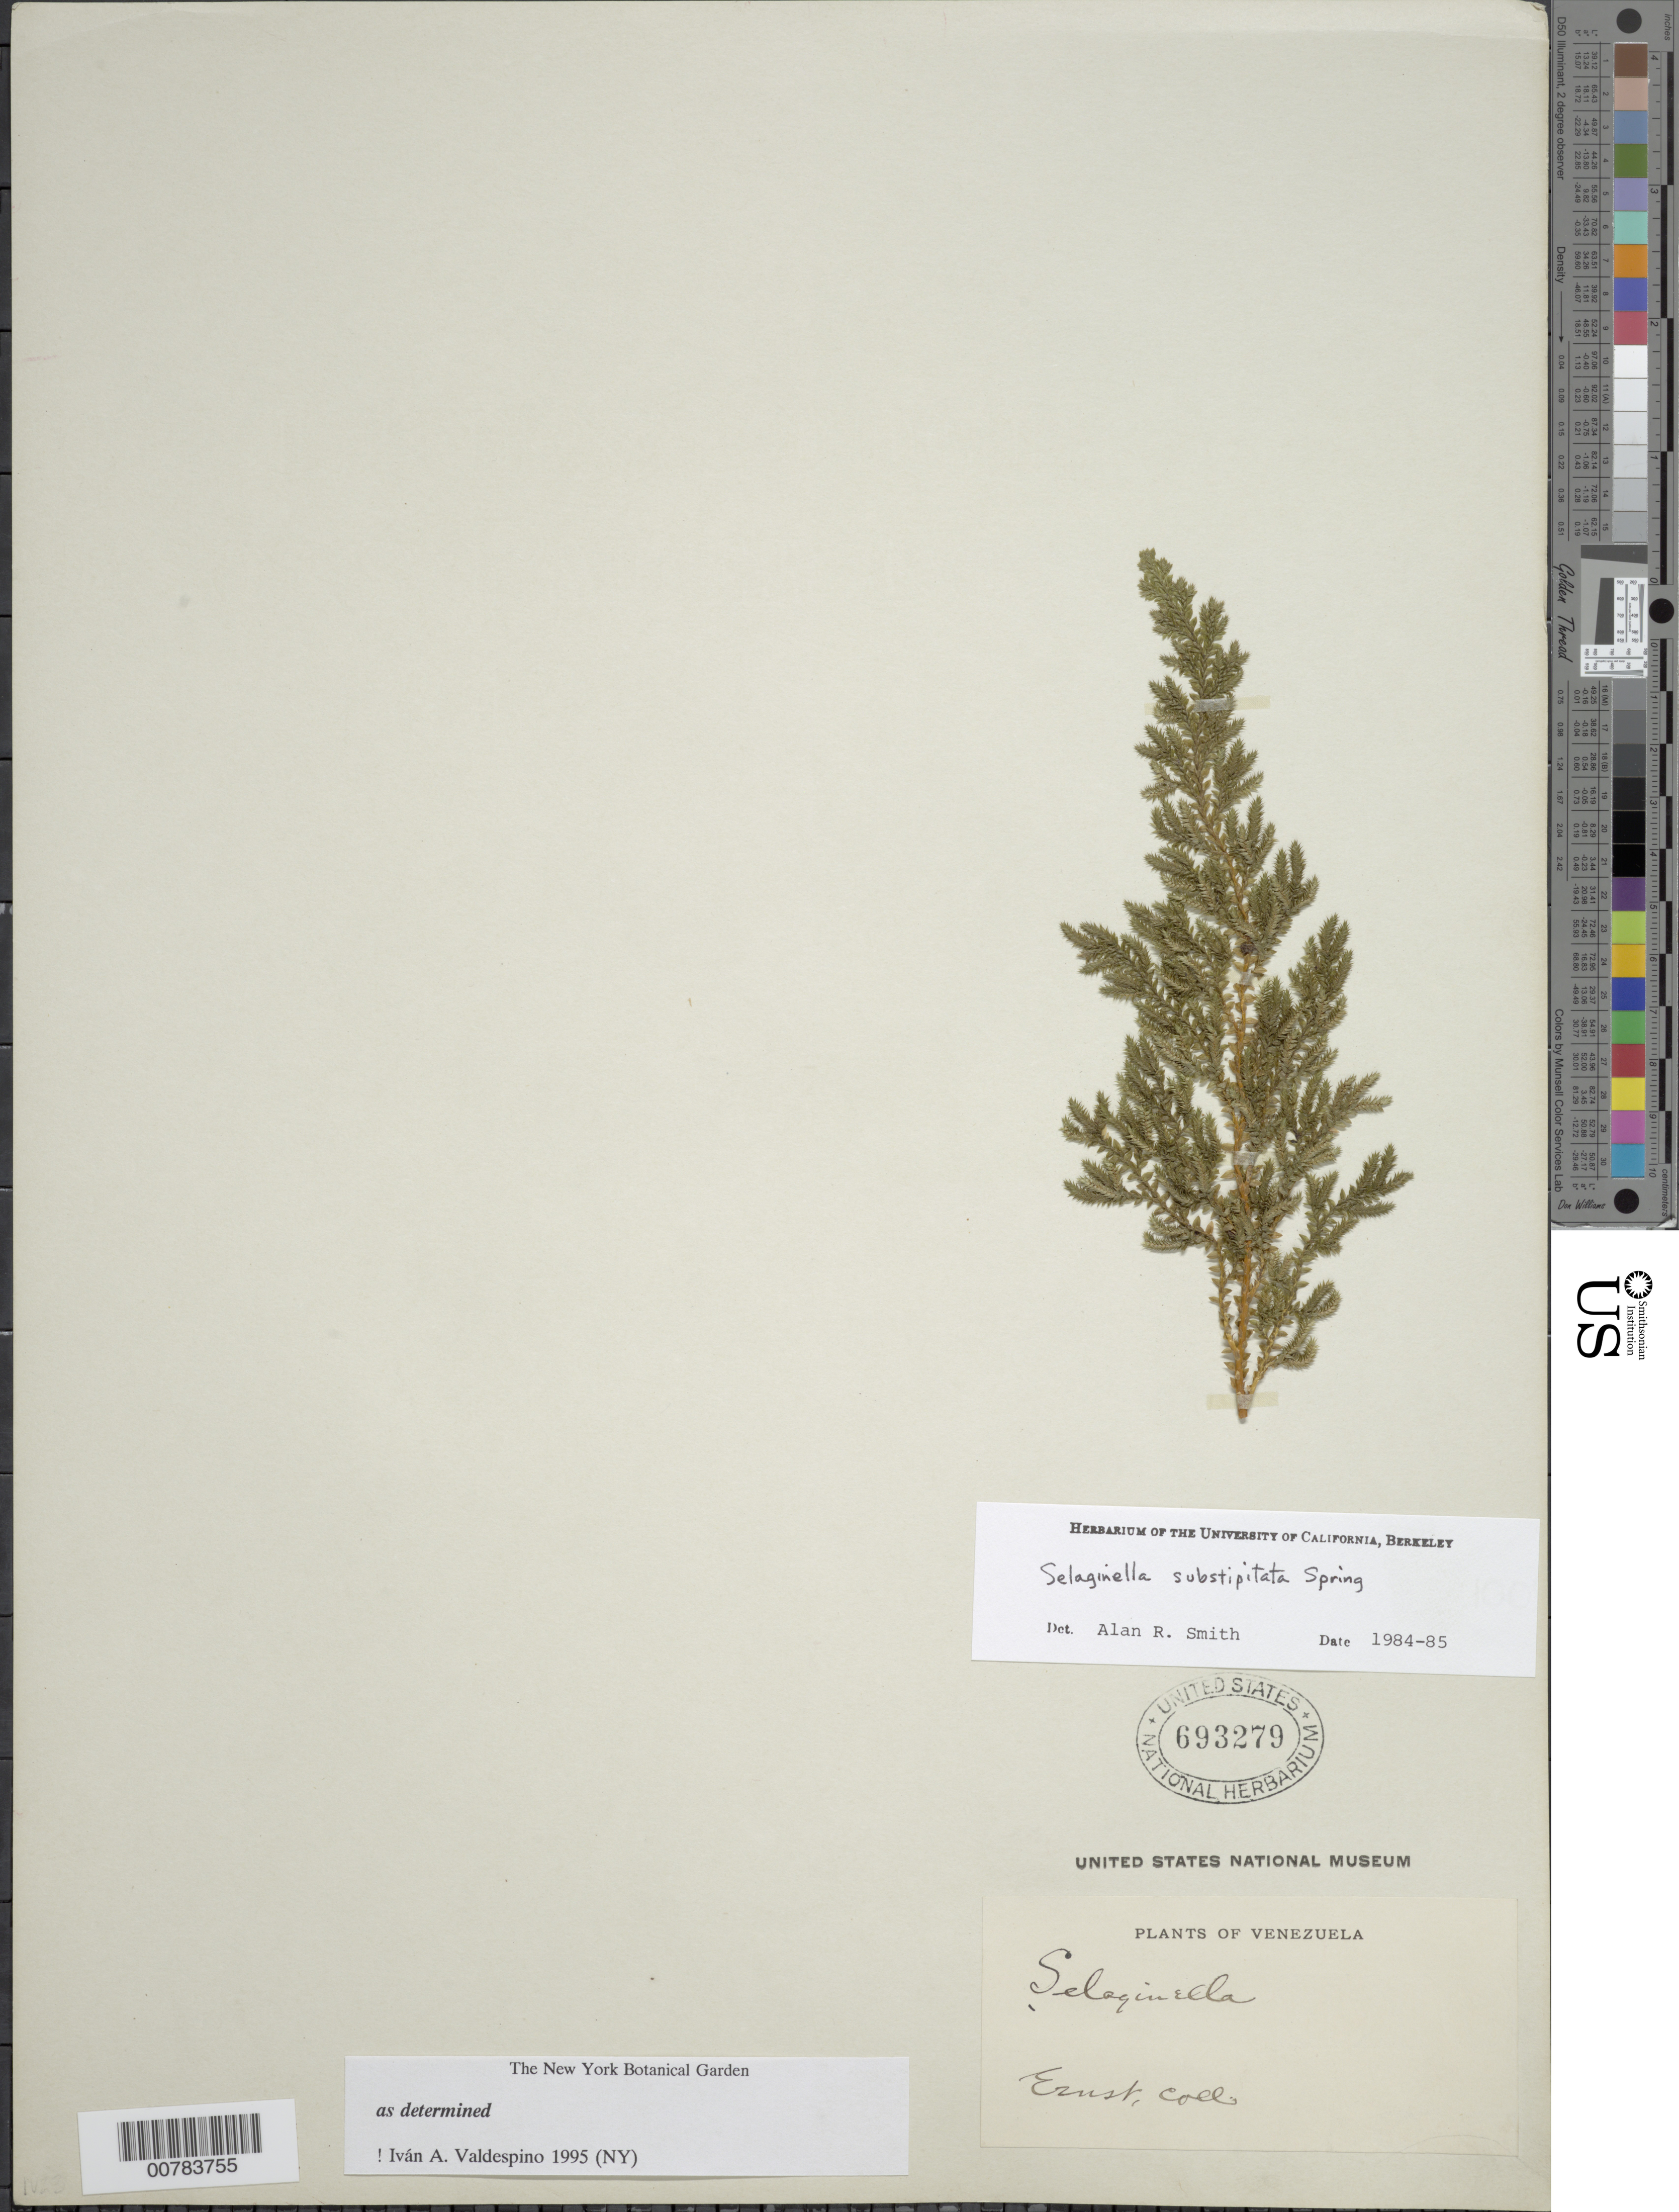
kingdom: Plantae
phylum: Tracheophyta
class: Lycopodiopsida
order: Selaginellales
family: Selaginellaceae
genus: Selaginella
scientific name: Selaginella substipitata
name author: Spring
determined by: Valdespino, I. A., (PMA), Universidad de Panama (PANAMA)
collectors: -. Ernst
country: Venezuela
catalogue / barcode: US 693279